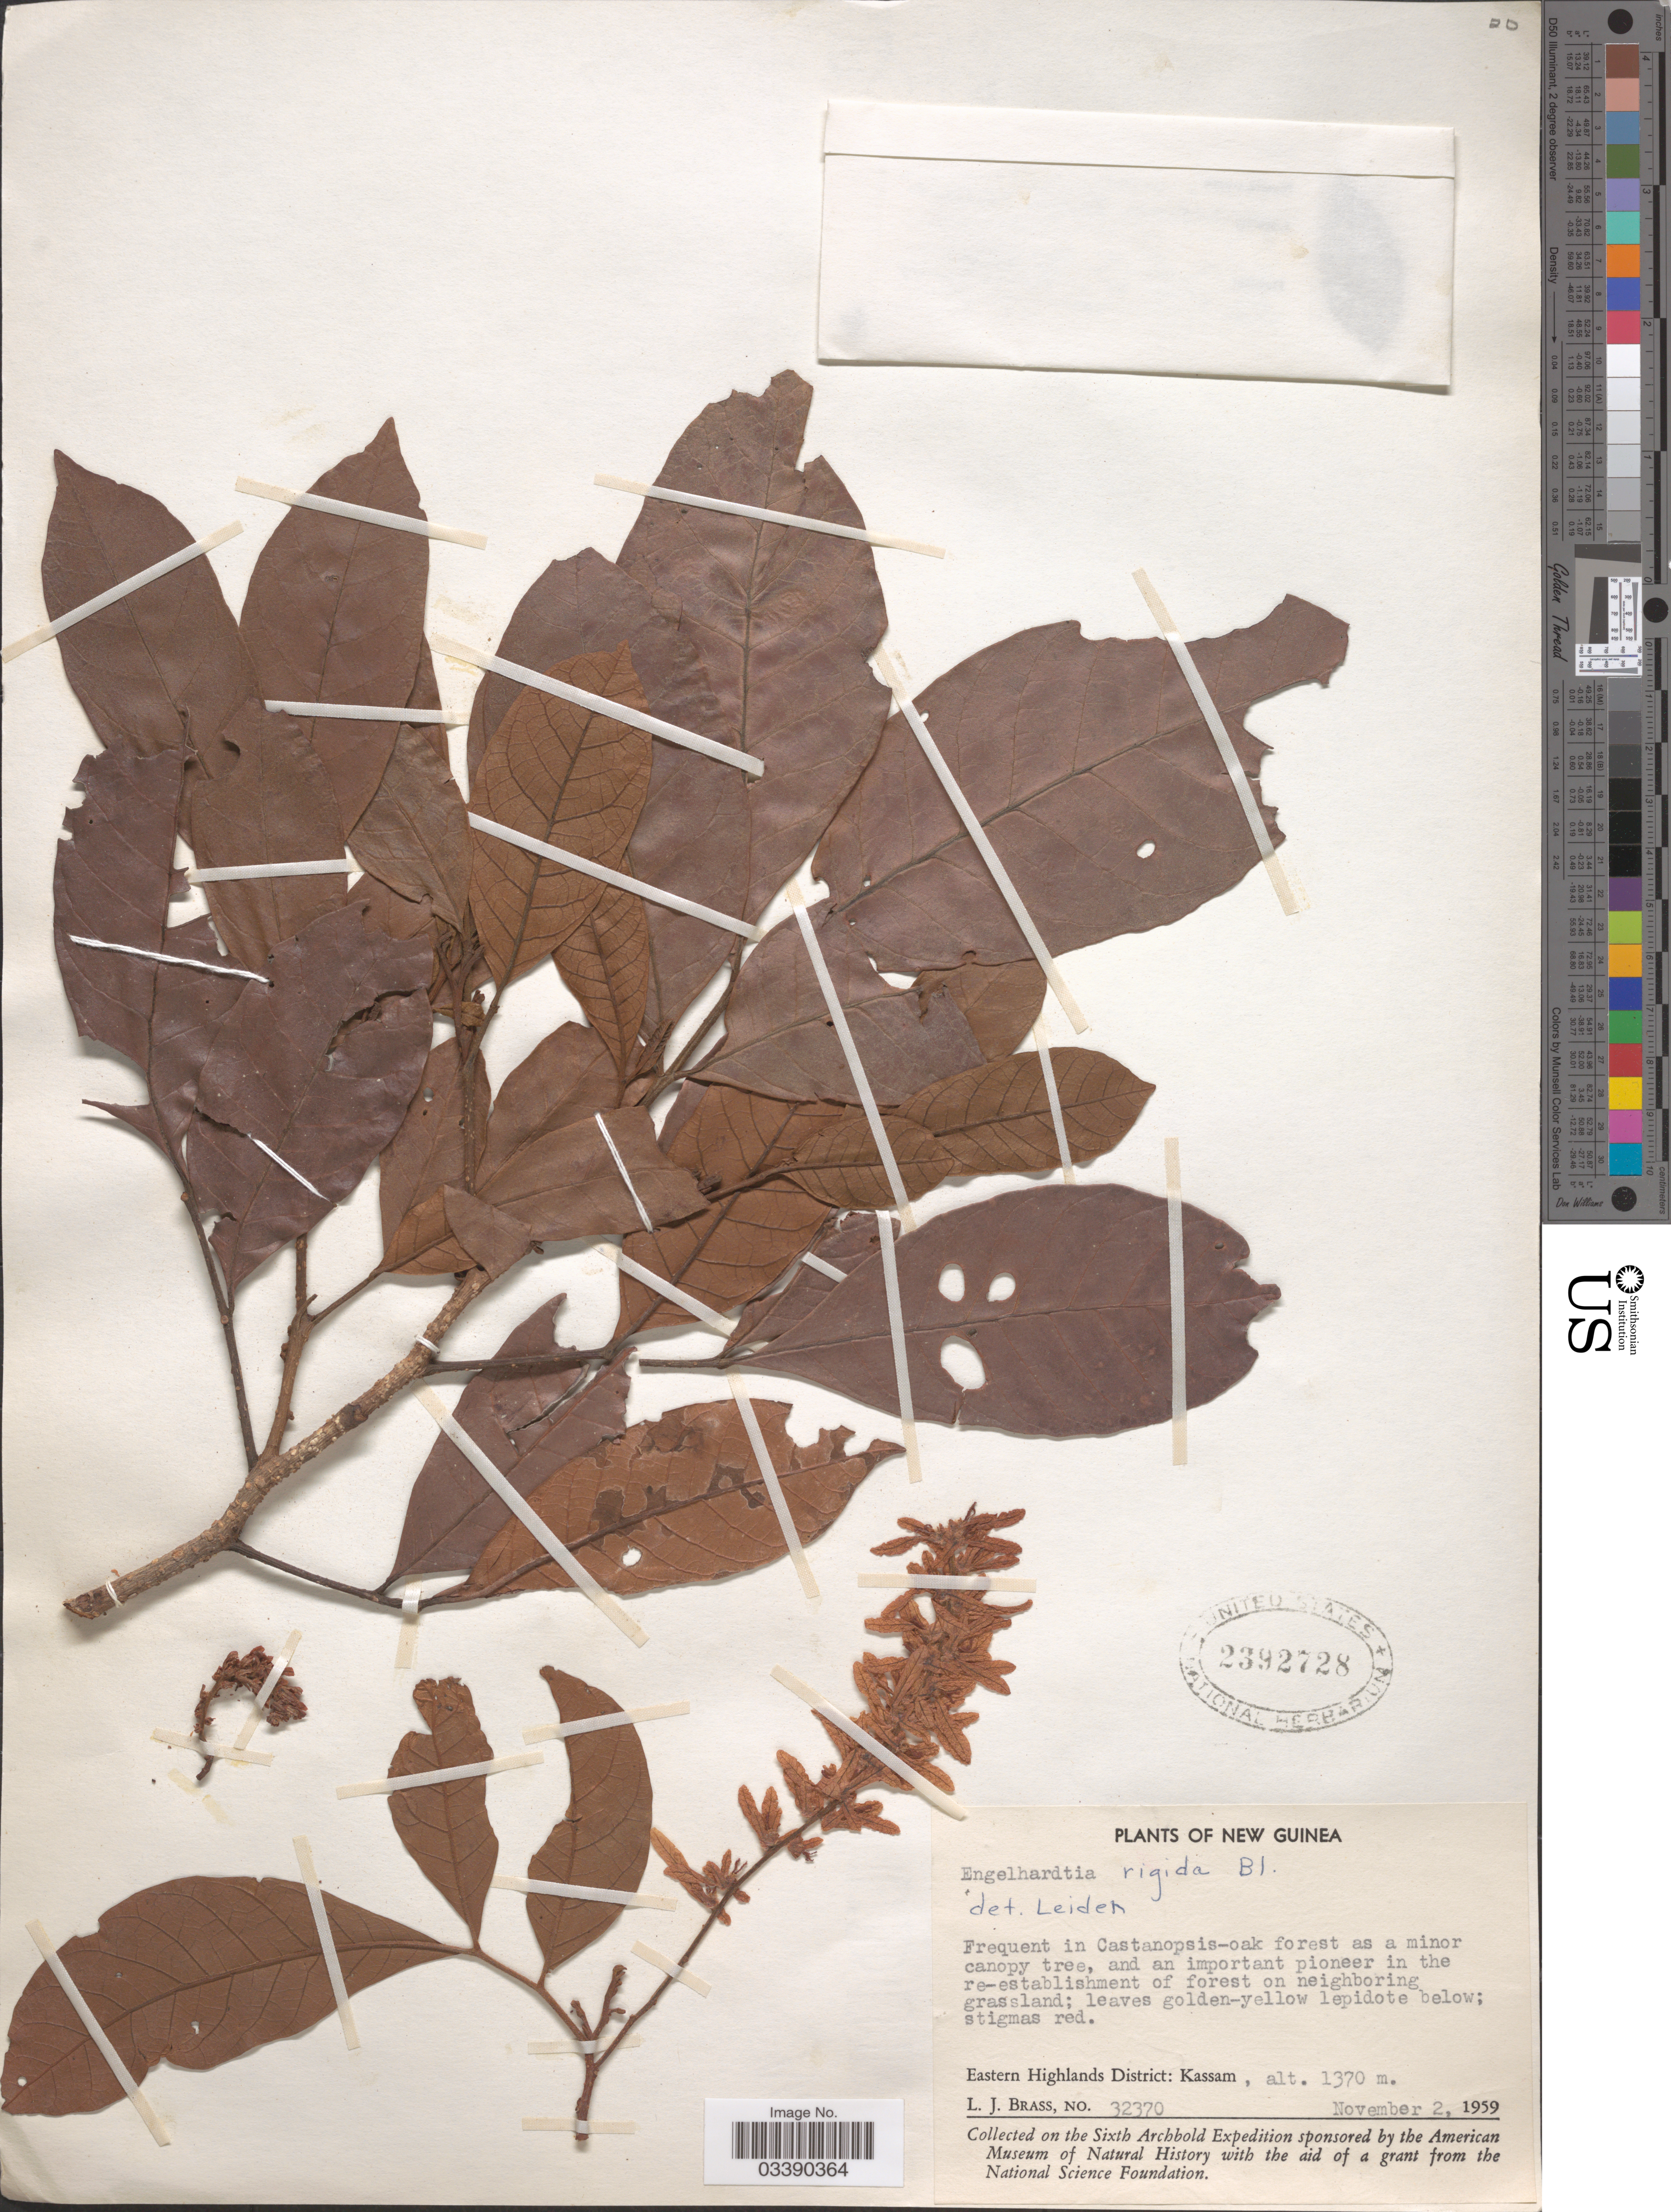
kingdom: Plantae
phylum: Tracheophyta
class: Magnoliopsida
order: Fagales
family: Juglandaceae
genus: Engelhardia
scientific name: Engelhardia rigida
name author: Blume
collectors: L. J. Brass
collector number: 32370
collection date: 1959-11-02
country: Papua New Guinea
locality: New Guinea. Eastern Highlands District, Kassam.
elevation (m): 1370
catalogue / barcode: US 2392728